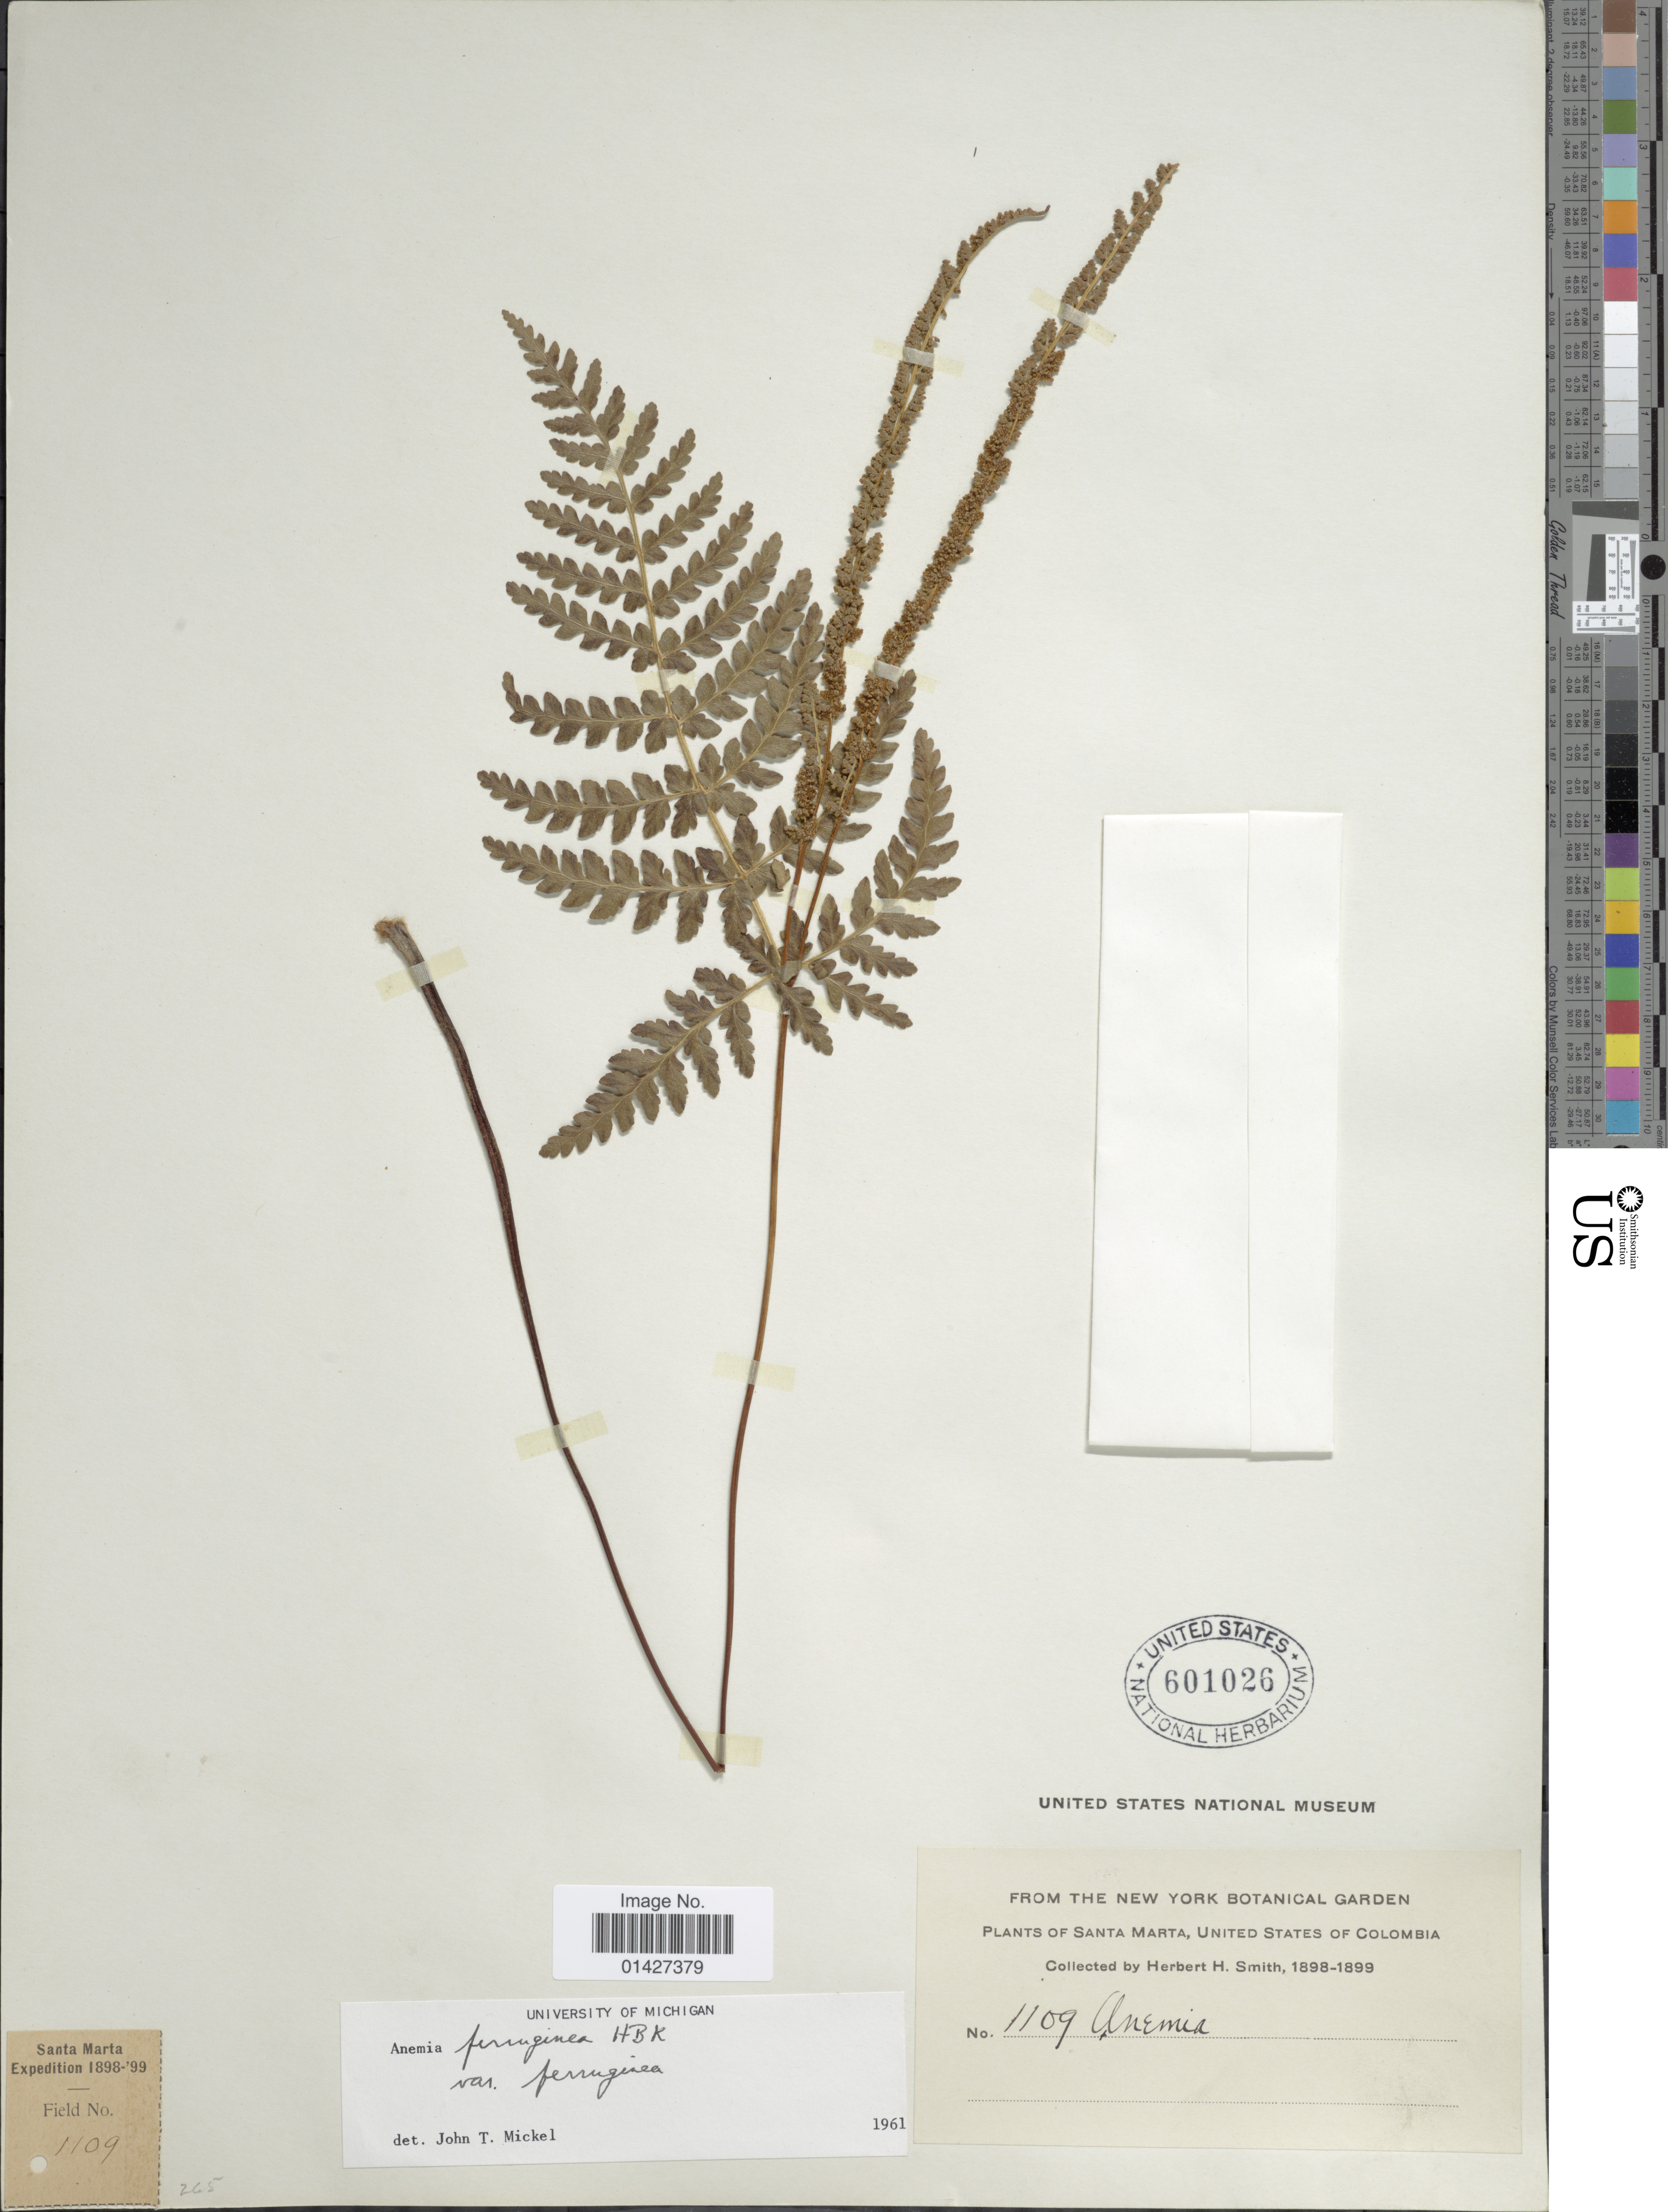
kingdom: Plantae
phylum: Tracheophyta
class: Polypodiopsida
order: Schizaeales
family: Anemiaceae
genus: Anemia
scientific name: Anemia ferruginea var. ferruginea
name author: Kunth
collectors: H. H. Smith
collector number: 1109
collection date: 1898/1899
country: Colombia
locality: Santa Marta, United States of Colombia.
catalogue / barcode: US 601026